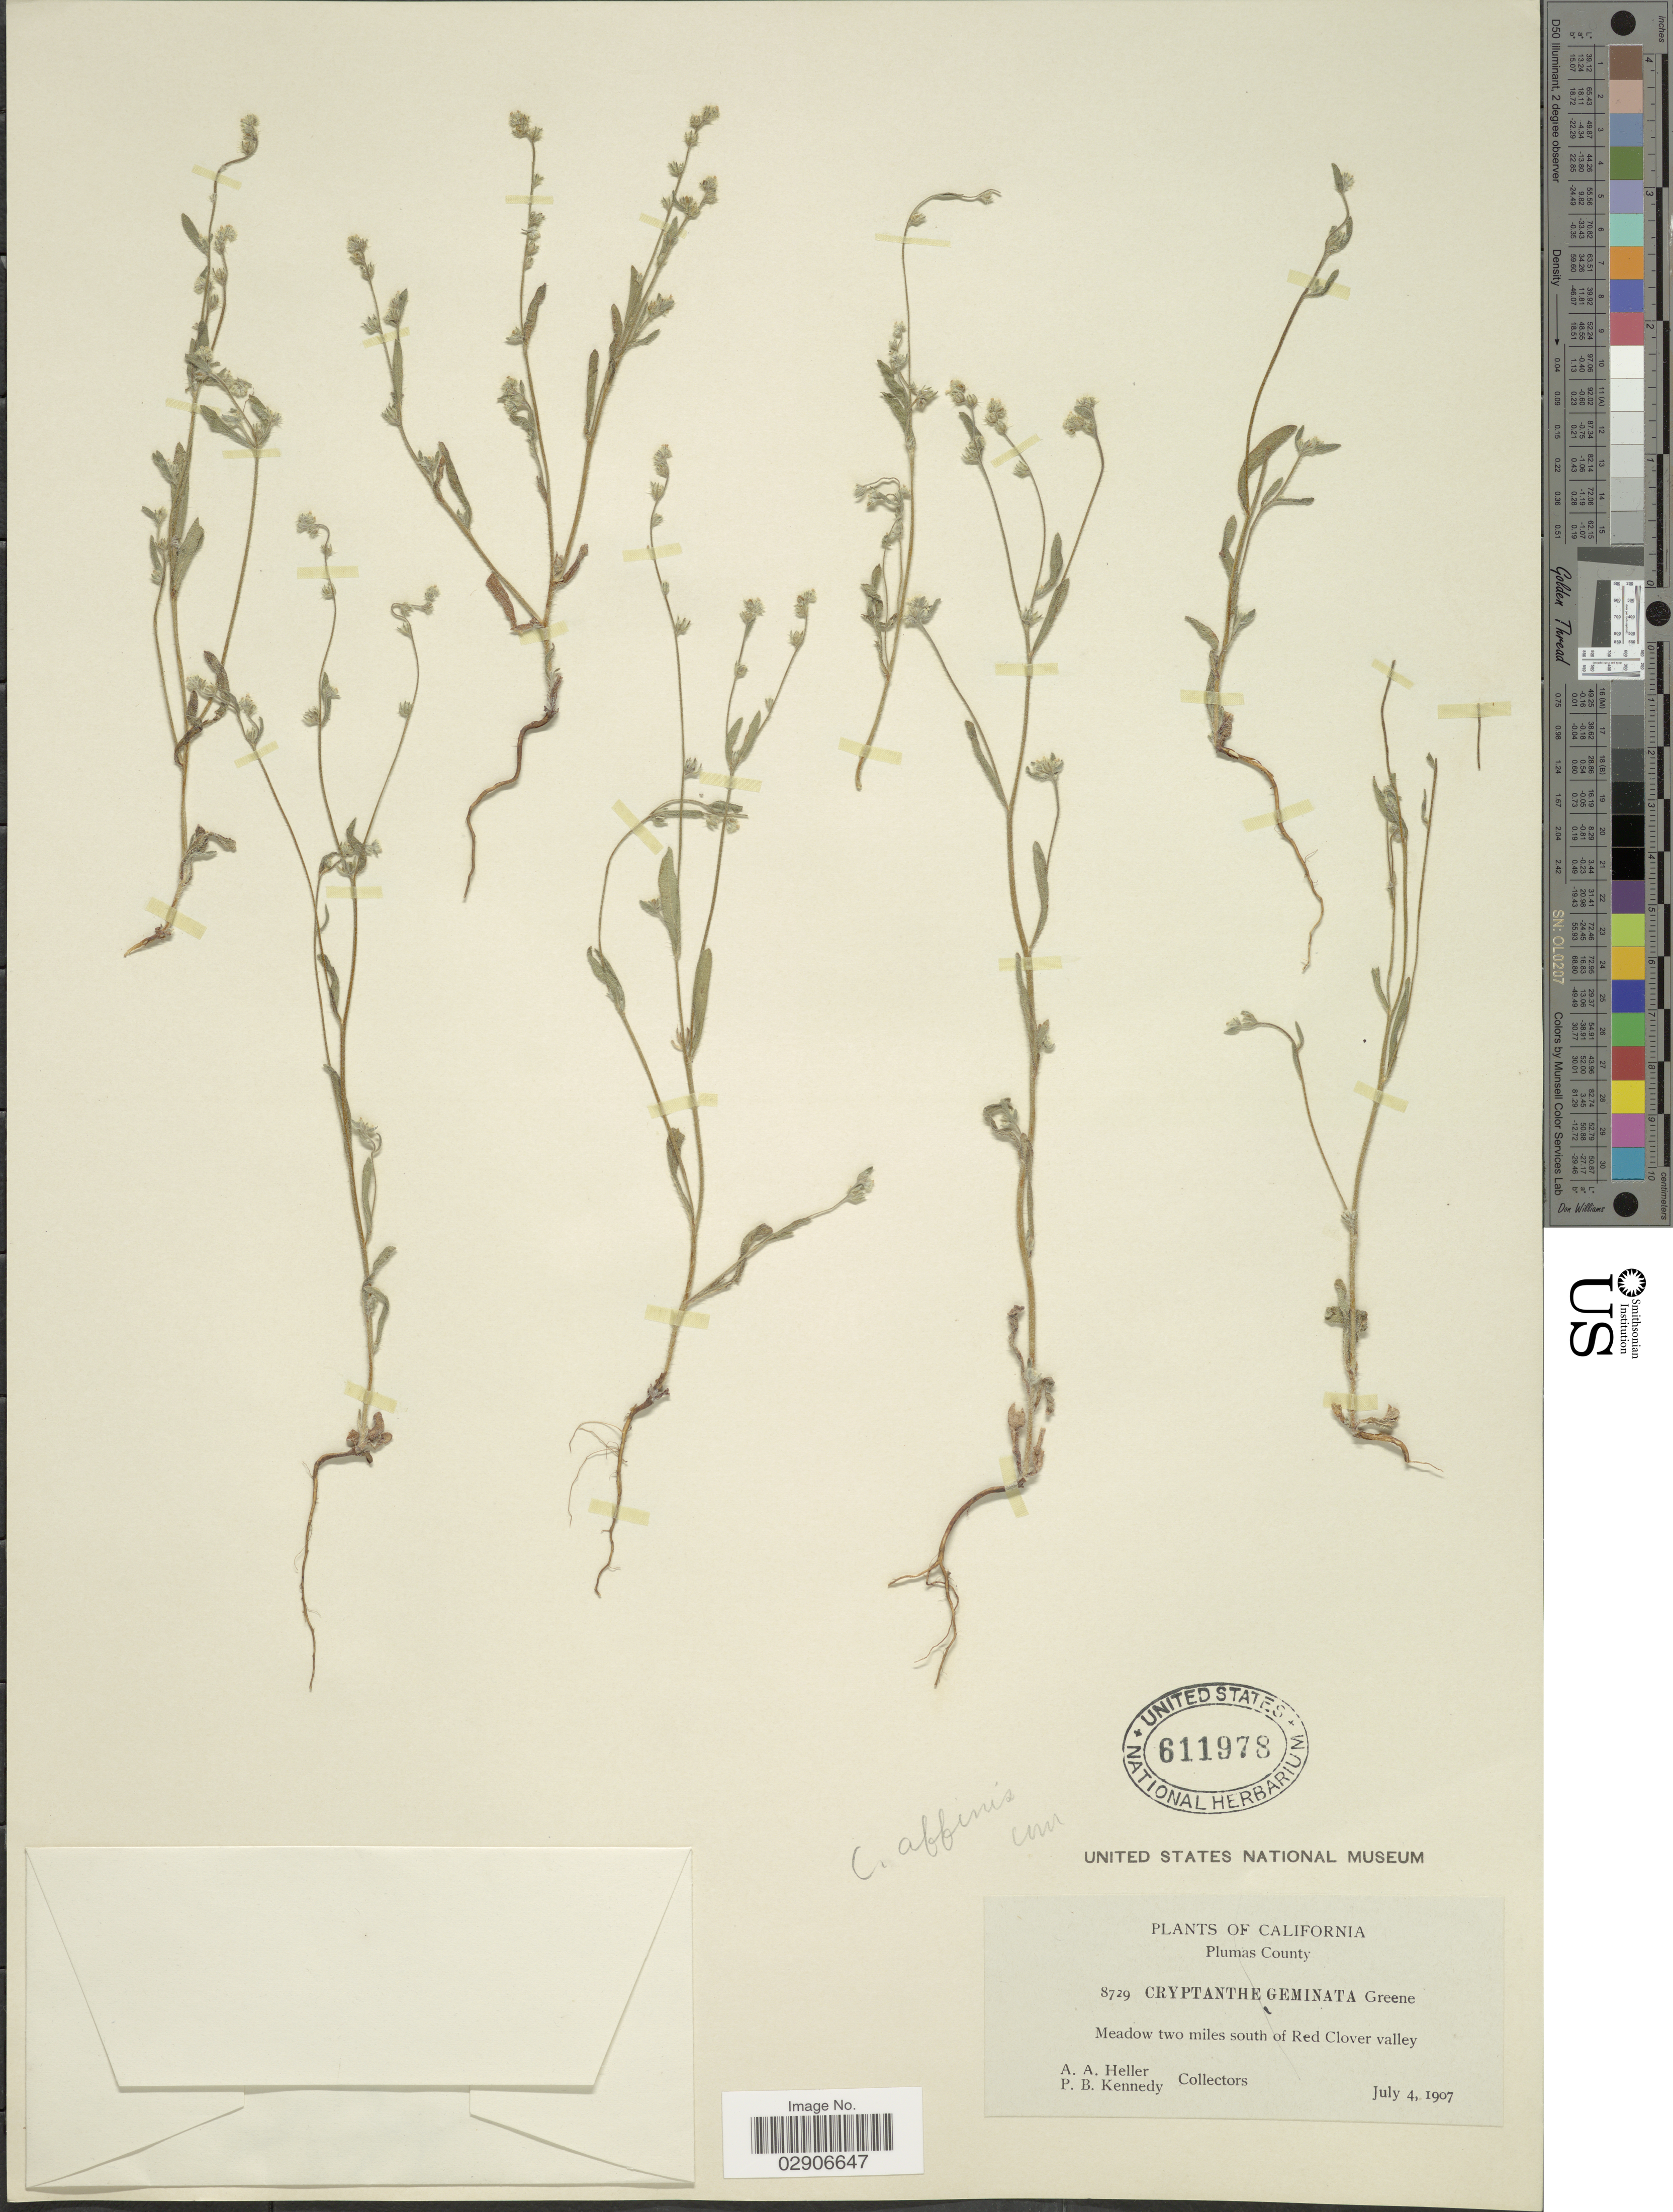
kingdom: Plantae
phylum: Tracheophyta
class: Magnoliopsida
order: Boraginales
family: Boraginaceae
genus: Cryptantha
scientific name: Cryptantha affinis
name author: (A. Gray) Greene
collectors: A. A. Heller & P. B. Kennedy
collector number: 8729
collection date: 1907-07-04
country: United States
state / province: California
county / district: Plumas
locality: Meadow two miles south of Red Clover valley. California. Plumas County.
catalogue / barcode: US 611978